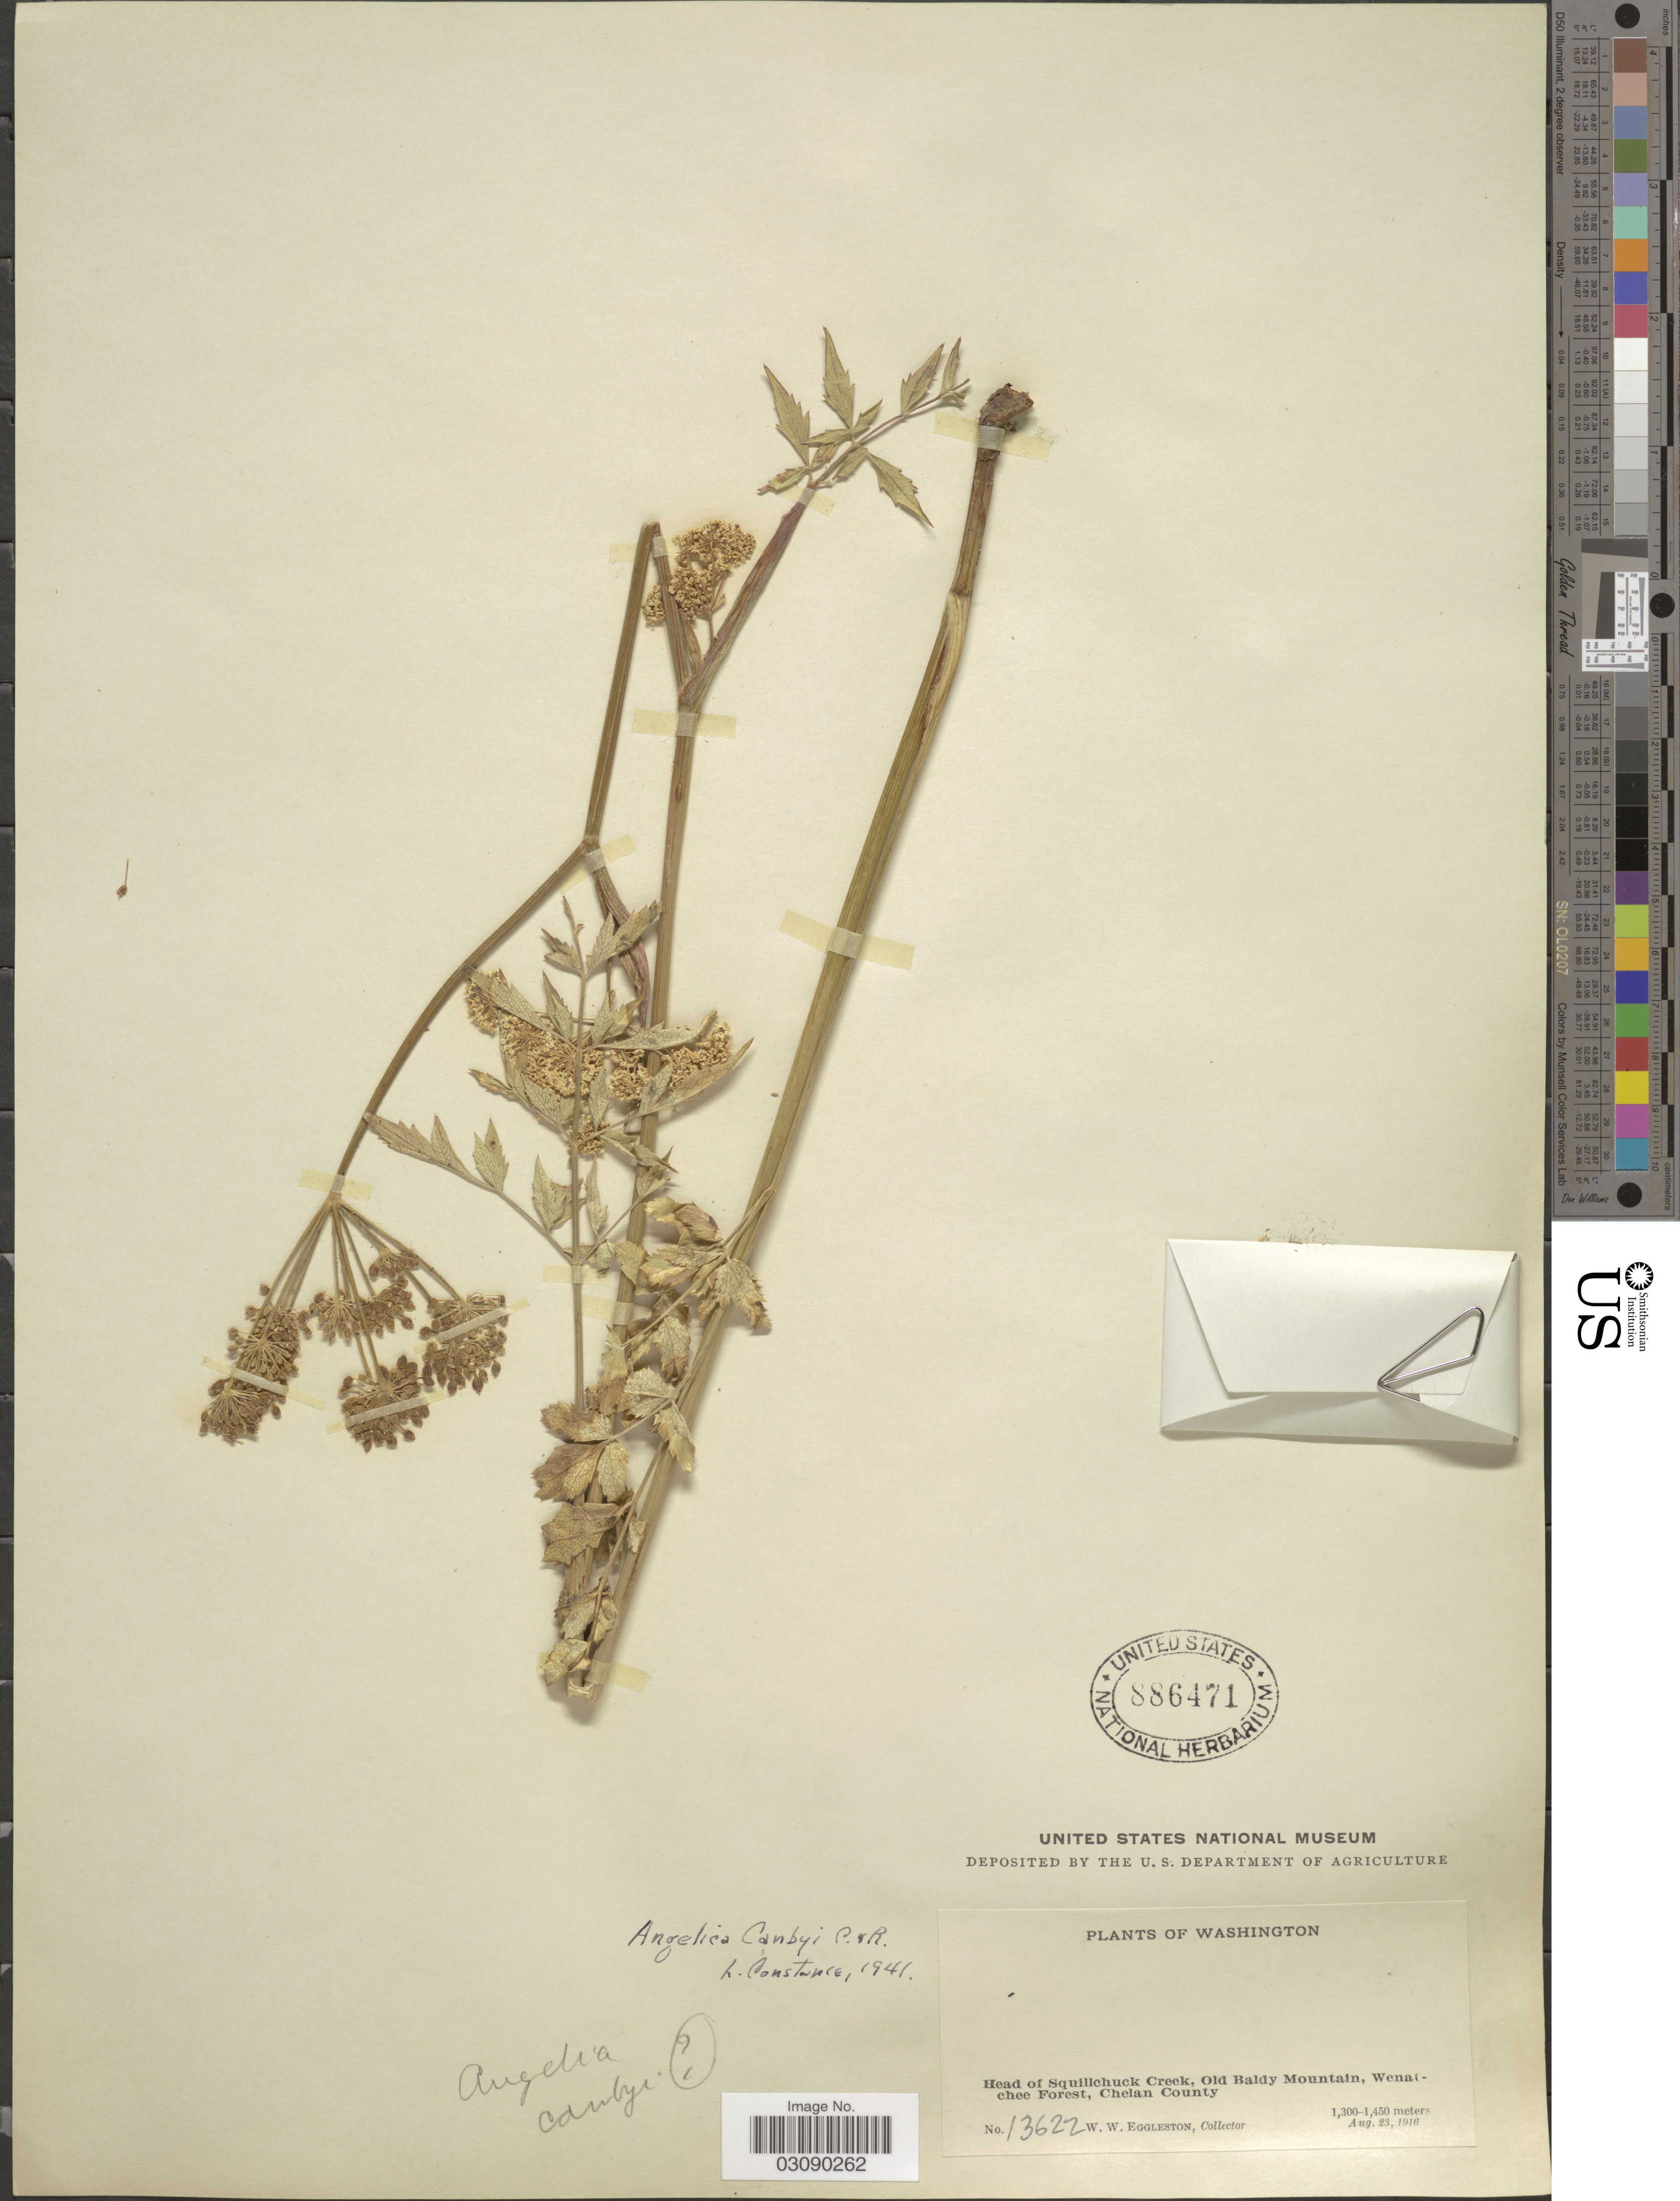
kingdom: Plantae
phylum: Tracheophyta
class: Magnoliopsida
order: Apiales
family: Apiaceae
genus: Angelica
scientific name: Angelica canbyi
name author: J.M. Coult. & Rose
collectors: W. W. Eggleston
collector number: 13622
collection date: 1916-08-23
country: United States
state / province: Washington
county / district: Chelan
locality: Head of Squillchuck Creek, Old Baldy Mountain, Wenatchee Forest, Chelan County.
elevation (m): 1300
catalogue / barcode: US 886471